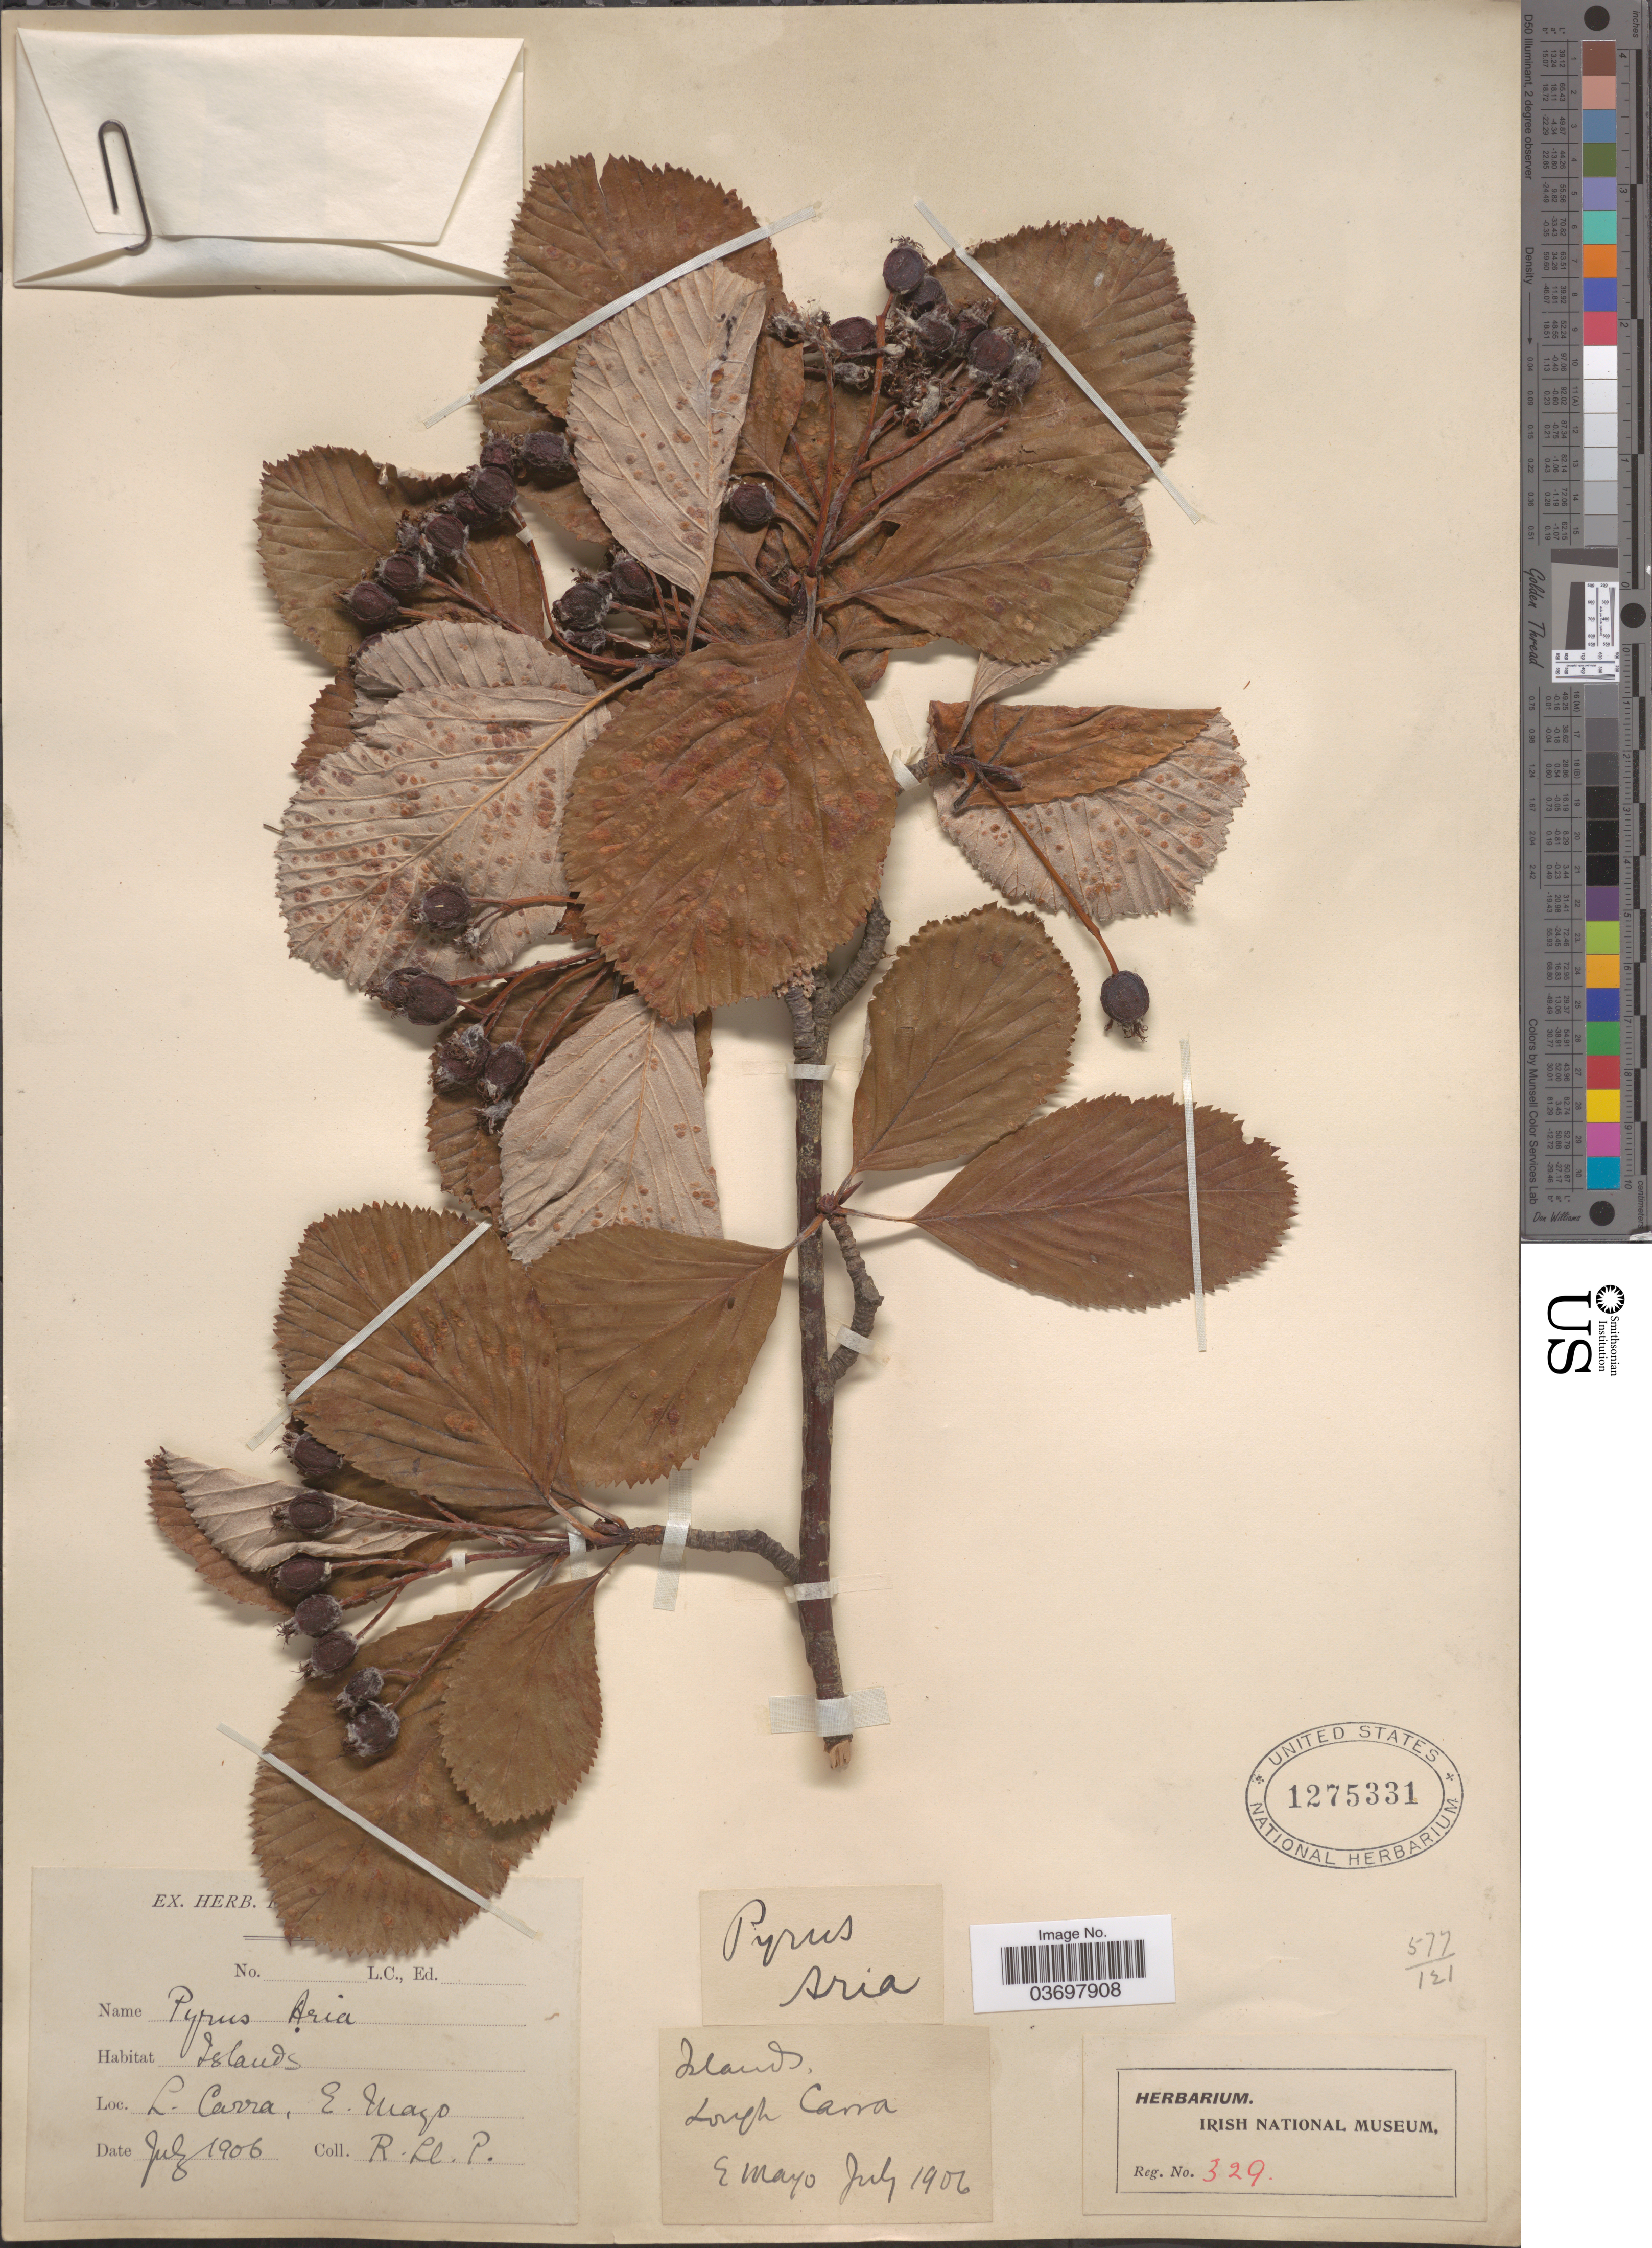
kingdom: Plantae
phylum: Tracheophyta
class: Magnoliopsida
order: Rosales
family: Rosaceae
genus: Sorbus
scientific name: Sorbus aria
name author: (L.) Crantz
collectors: R. P.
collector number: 329?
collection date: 1906-07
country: Ireland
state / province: Connaught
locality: Islands. Lough Carra. L. Carra, E. Mayo.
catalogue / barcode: US 1275331